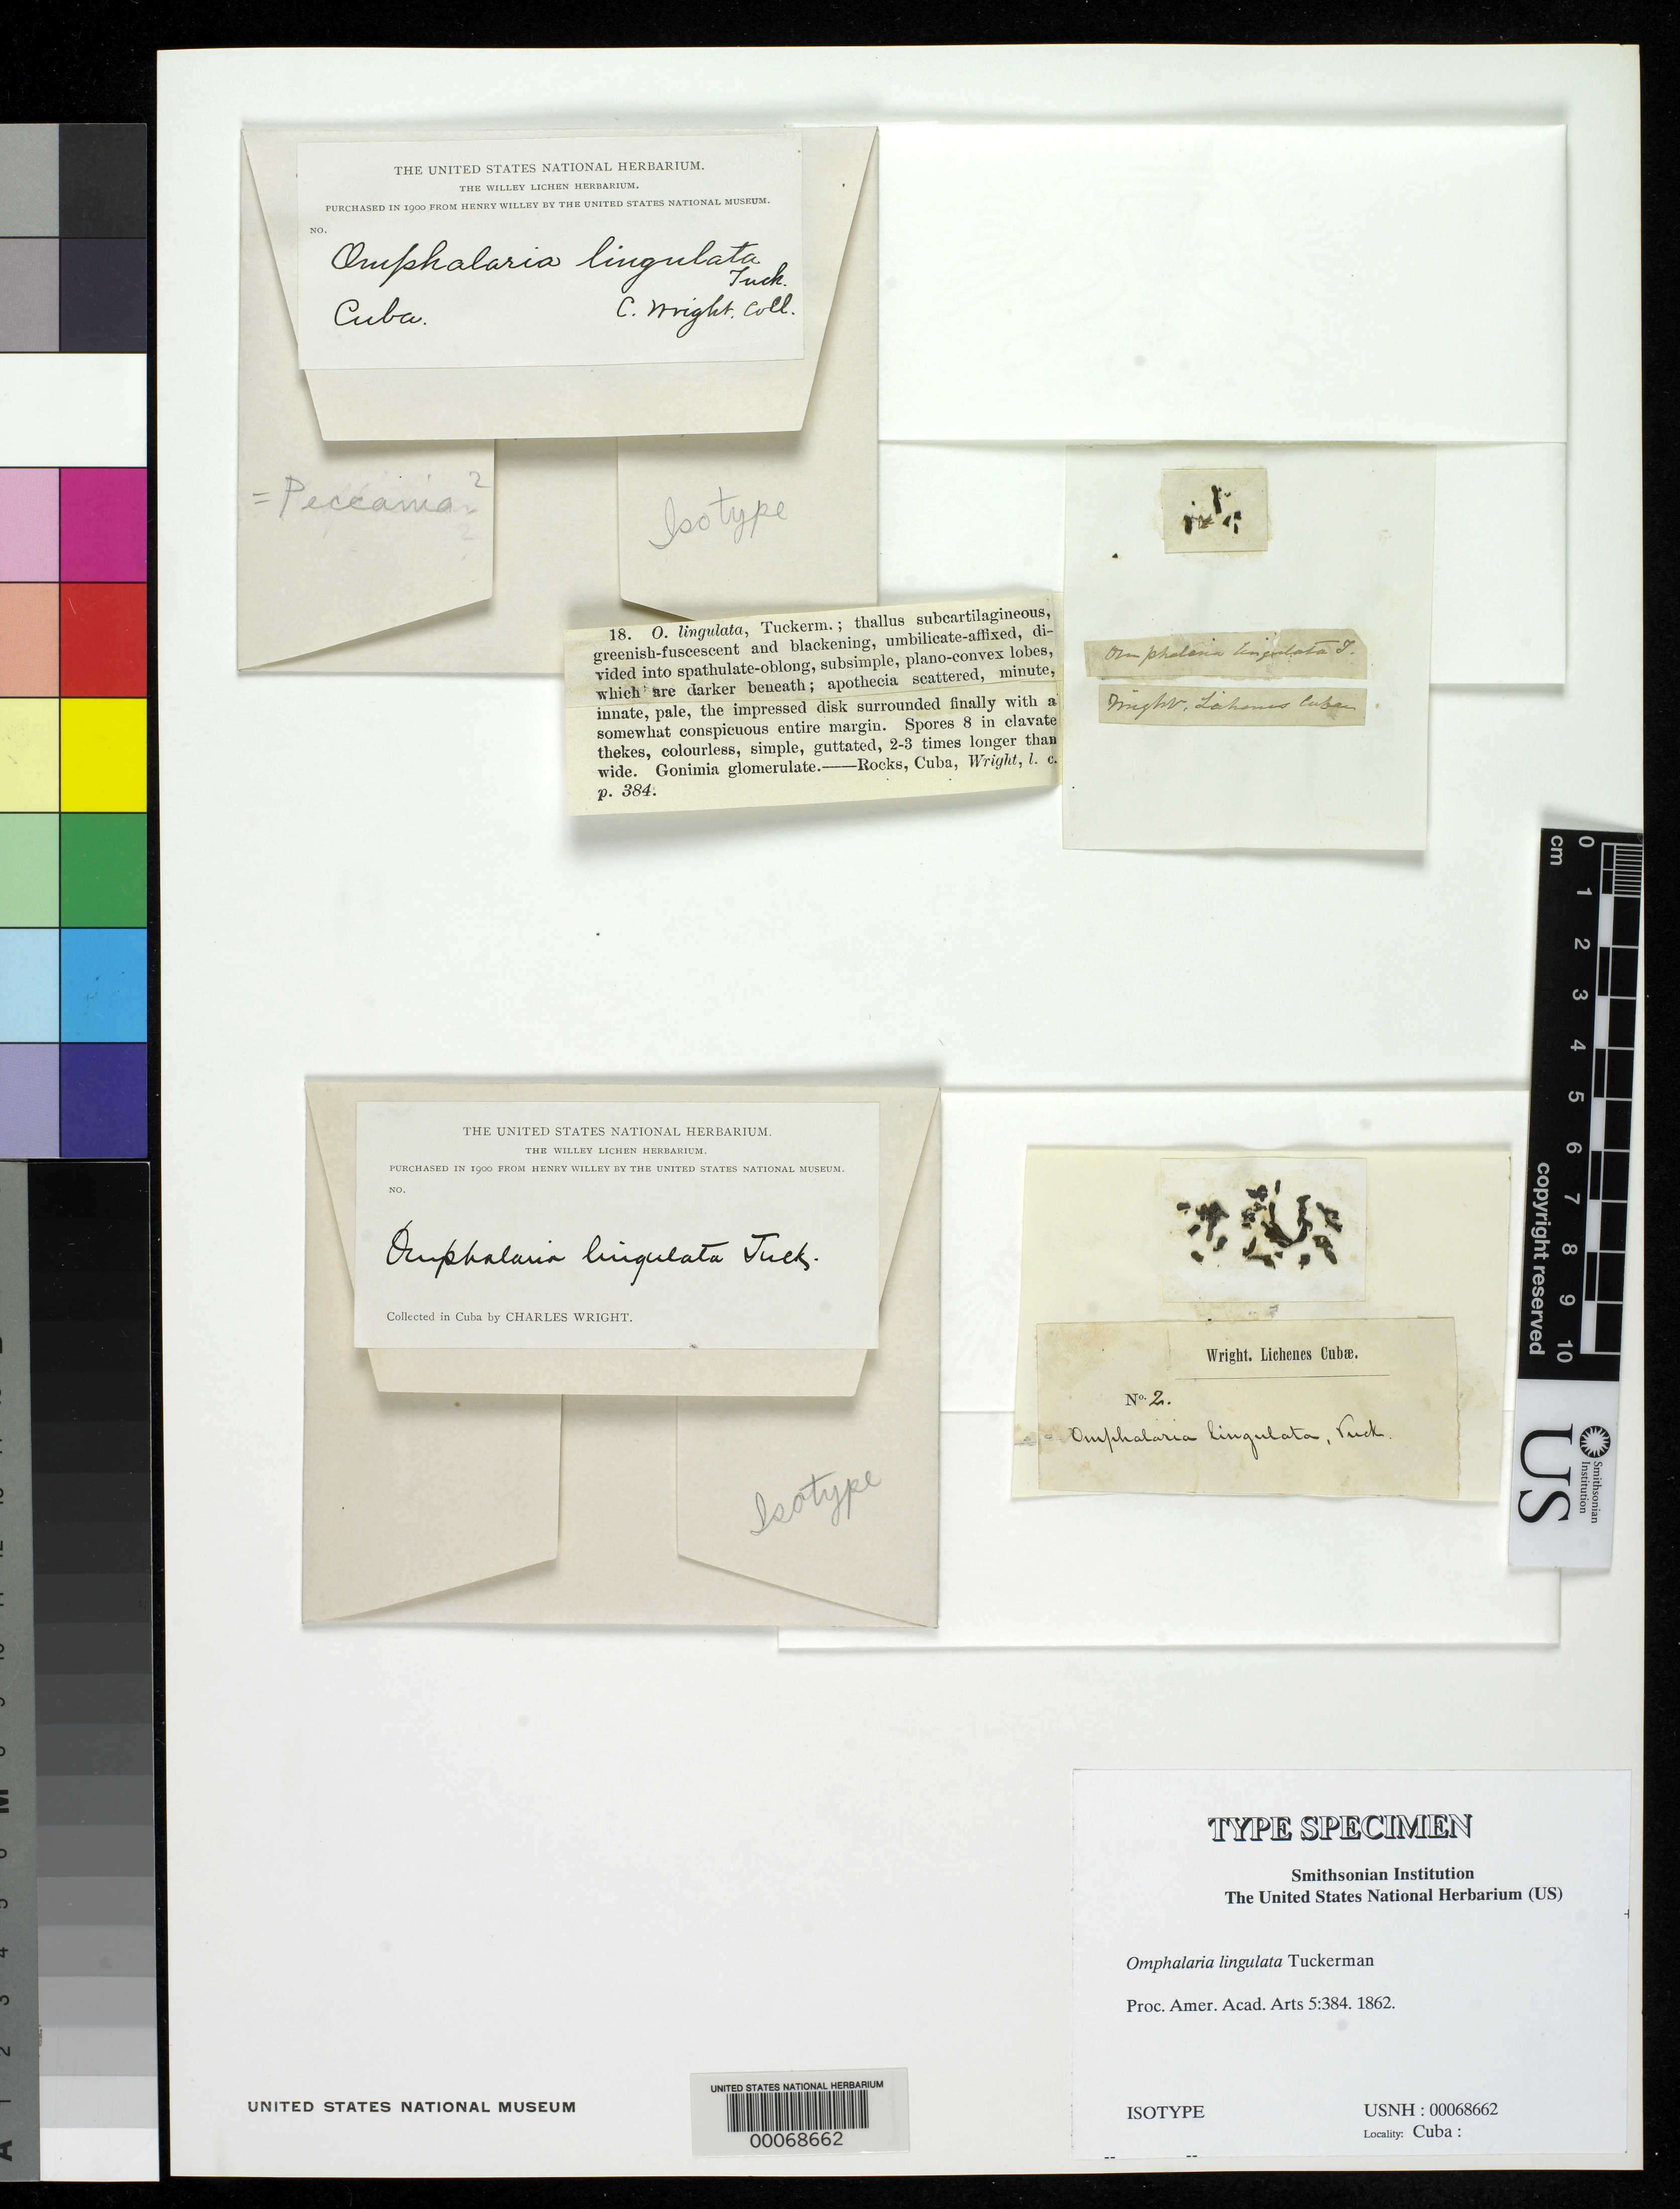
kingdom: Fungi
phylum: Ascomycota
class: Lichinomycetes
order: Lichinales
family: Lichinaceae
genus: Omphalaria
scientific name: Omphalaria lingulata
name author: Tuck.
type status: Isotype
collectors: C. Wright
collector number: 2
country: Cuba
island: Greater Antilles